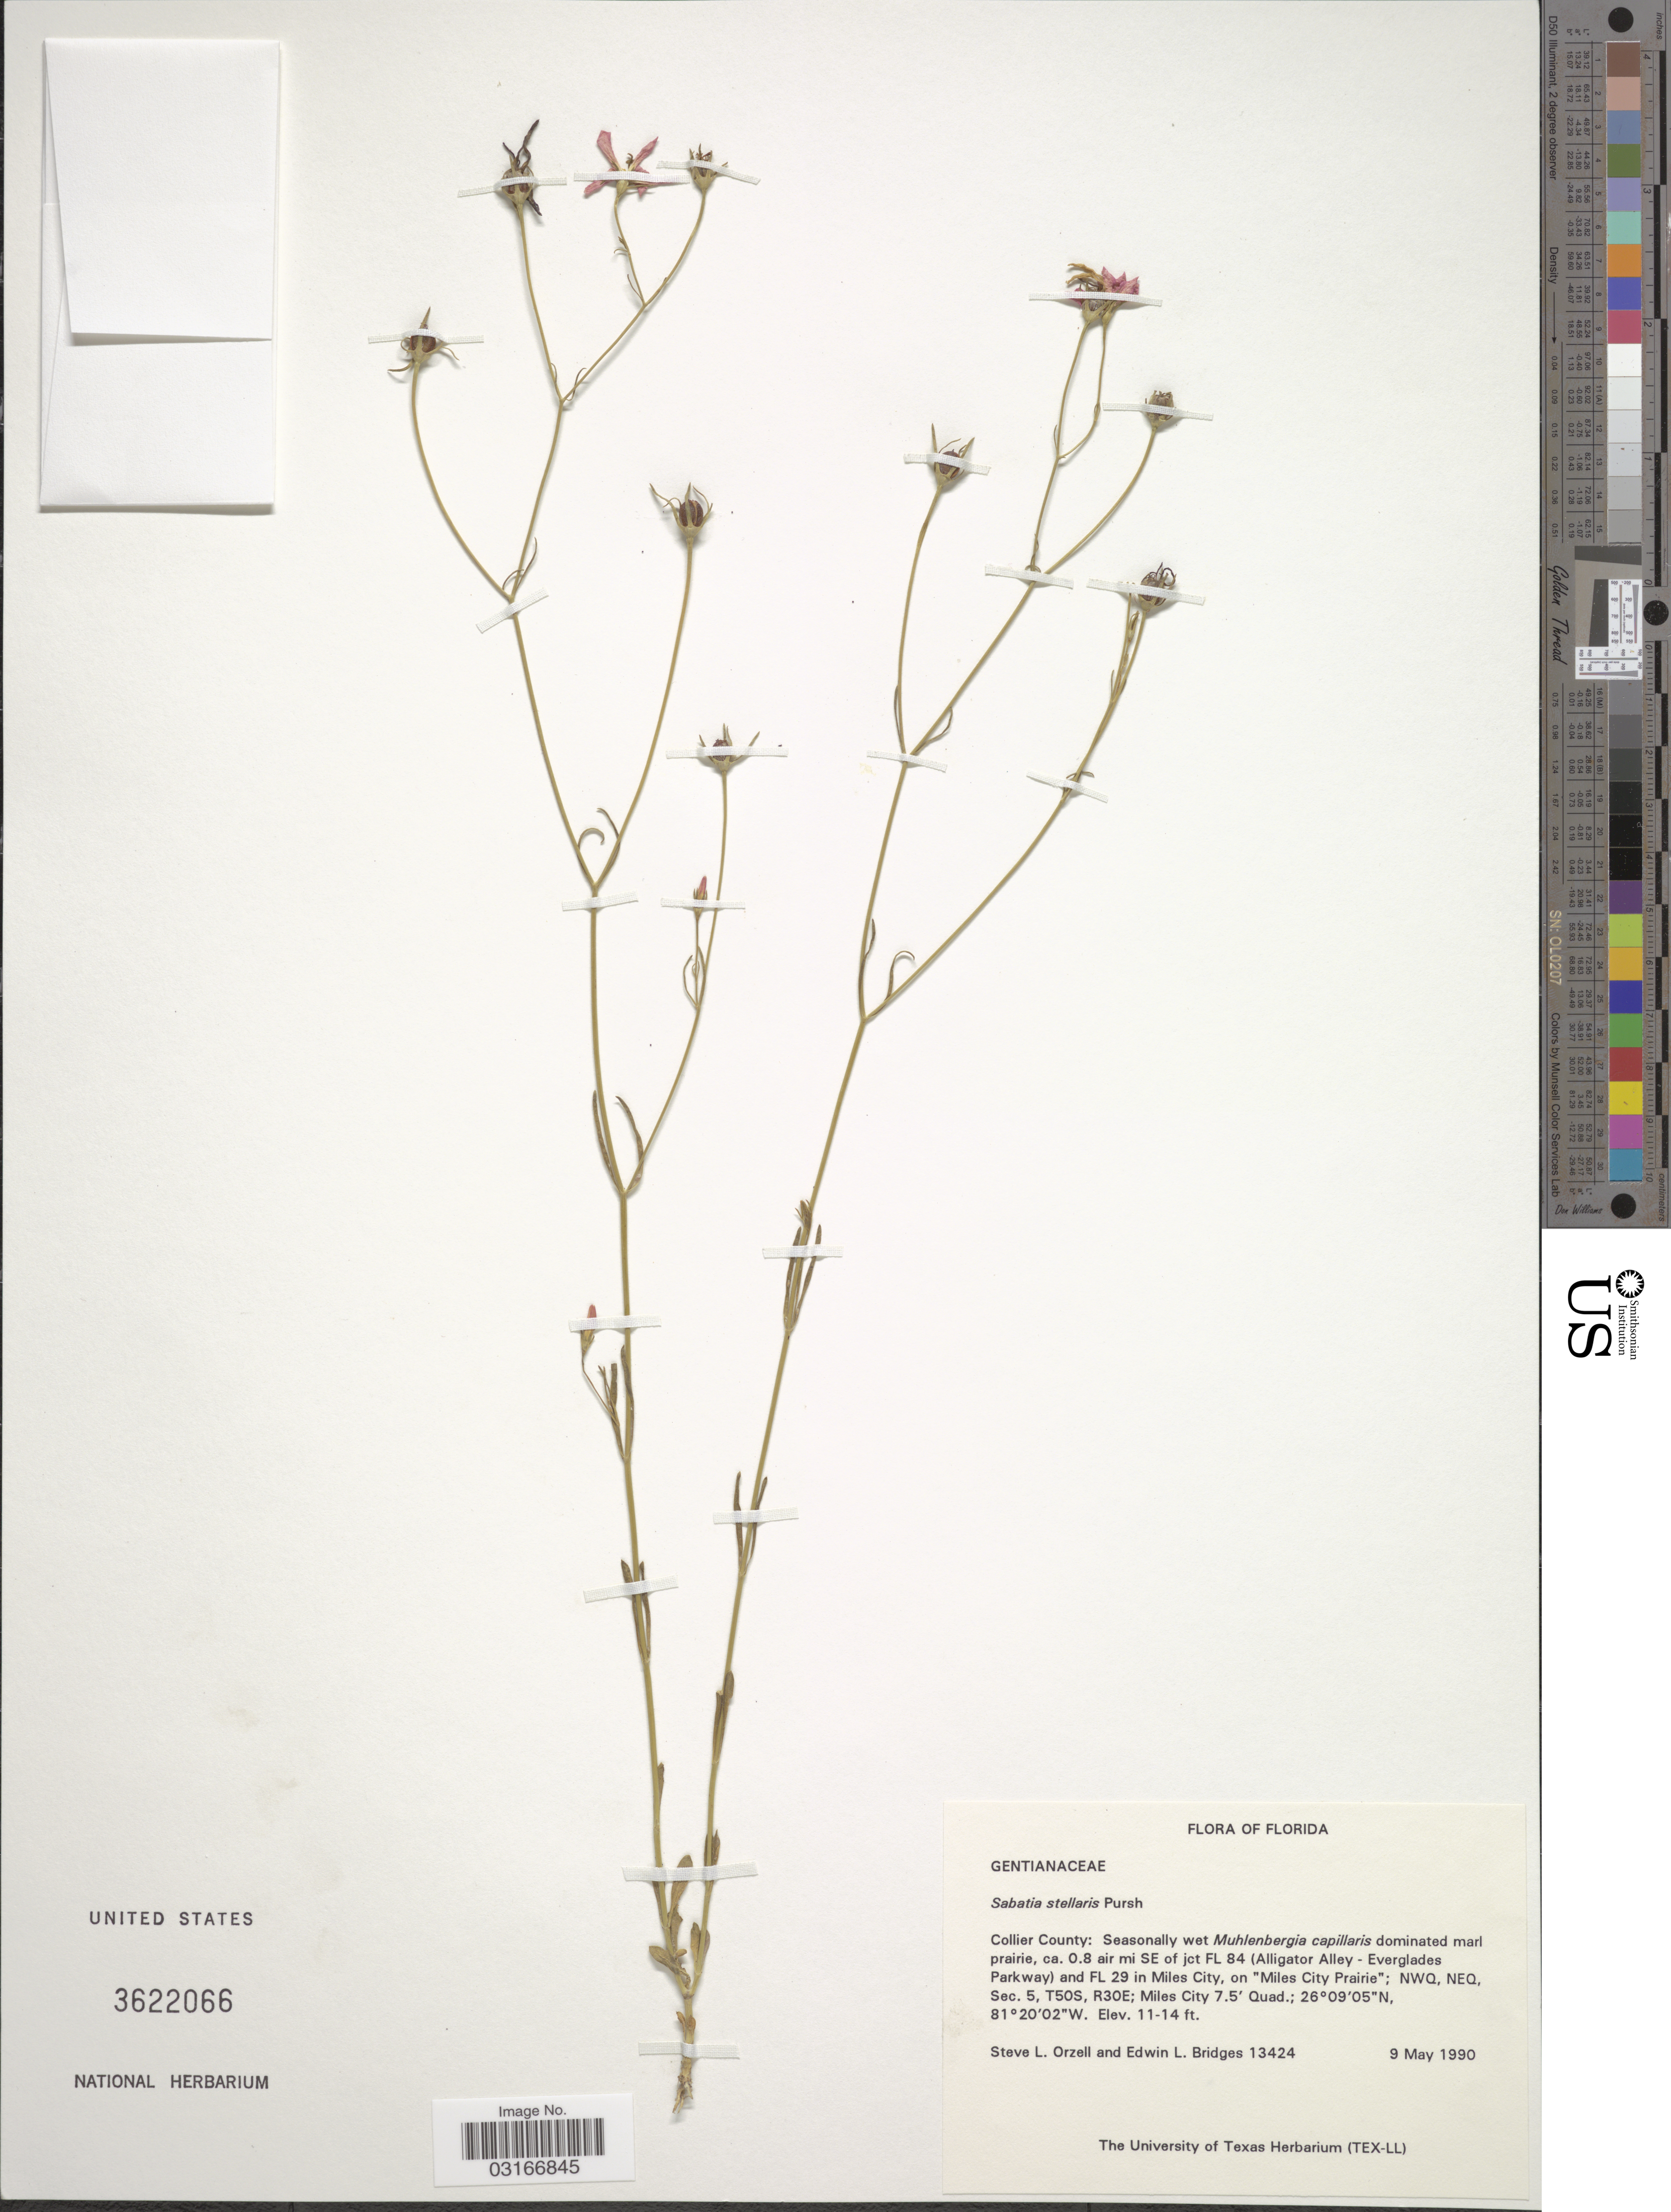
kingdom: Plantae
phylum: Tracheophyta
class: Magnoliopsida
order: Gentianales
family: Gentianaceae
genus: Sabatia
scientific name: Sabatia stellaris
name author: Pursh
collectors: S. Orzell & E. Bridges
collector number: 13424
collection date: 1990-05-09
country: United States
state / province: Florida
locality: Collier County: ca. 0.8 air SE of jct FL 84 (Alligator Alley - Everglades Parkway) and FL 29 in Miles City, on "Miles City Prairie"; NWQ, NEQ, Sec. 5, T50S, R30E; Miles City 7.5' Quad.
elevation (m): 3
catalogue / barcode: US 3622066